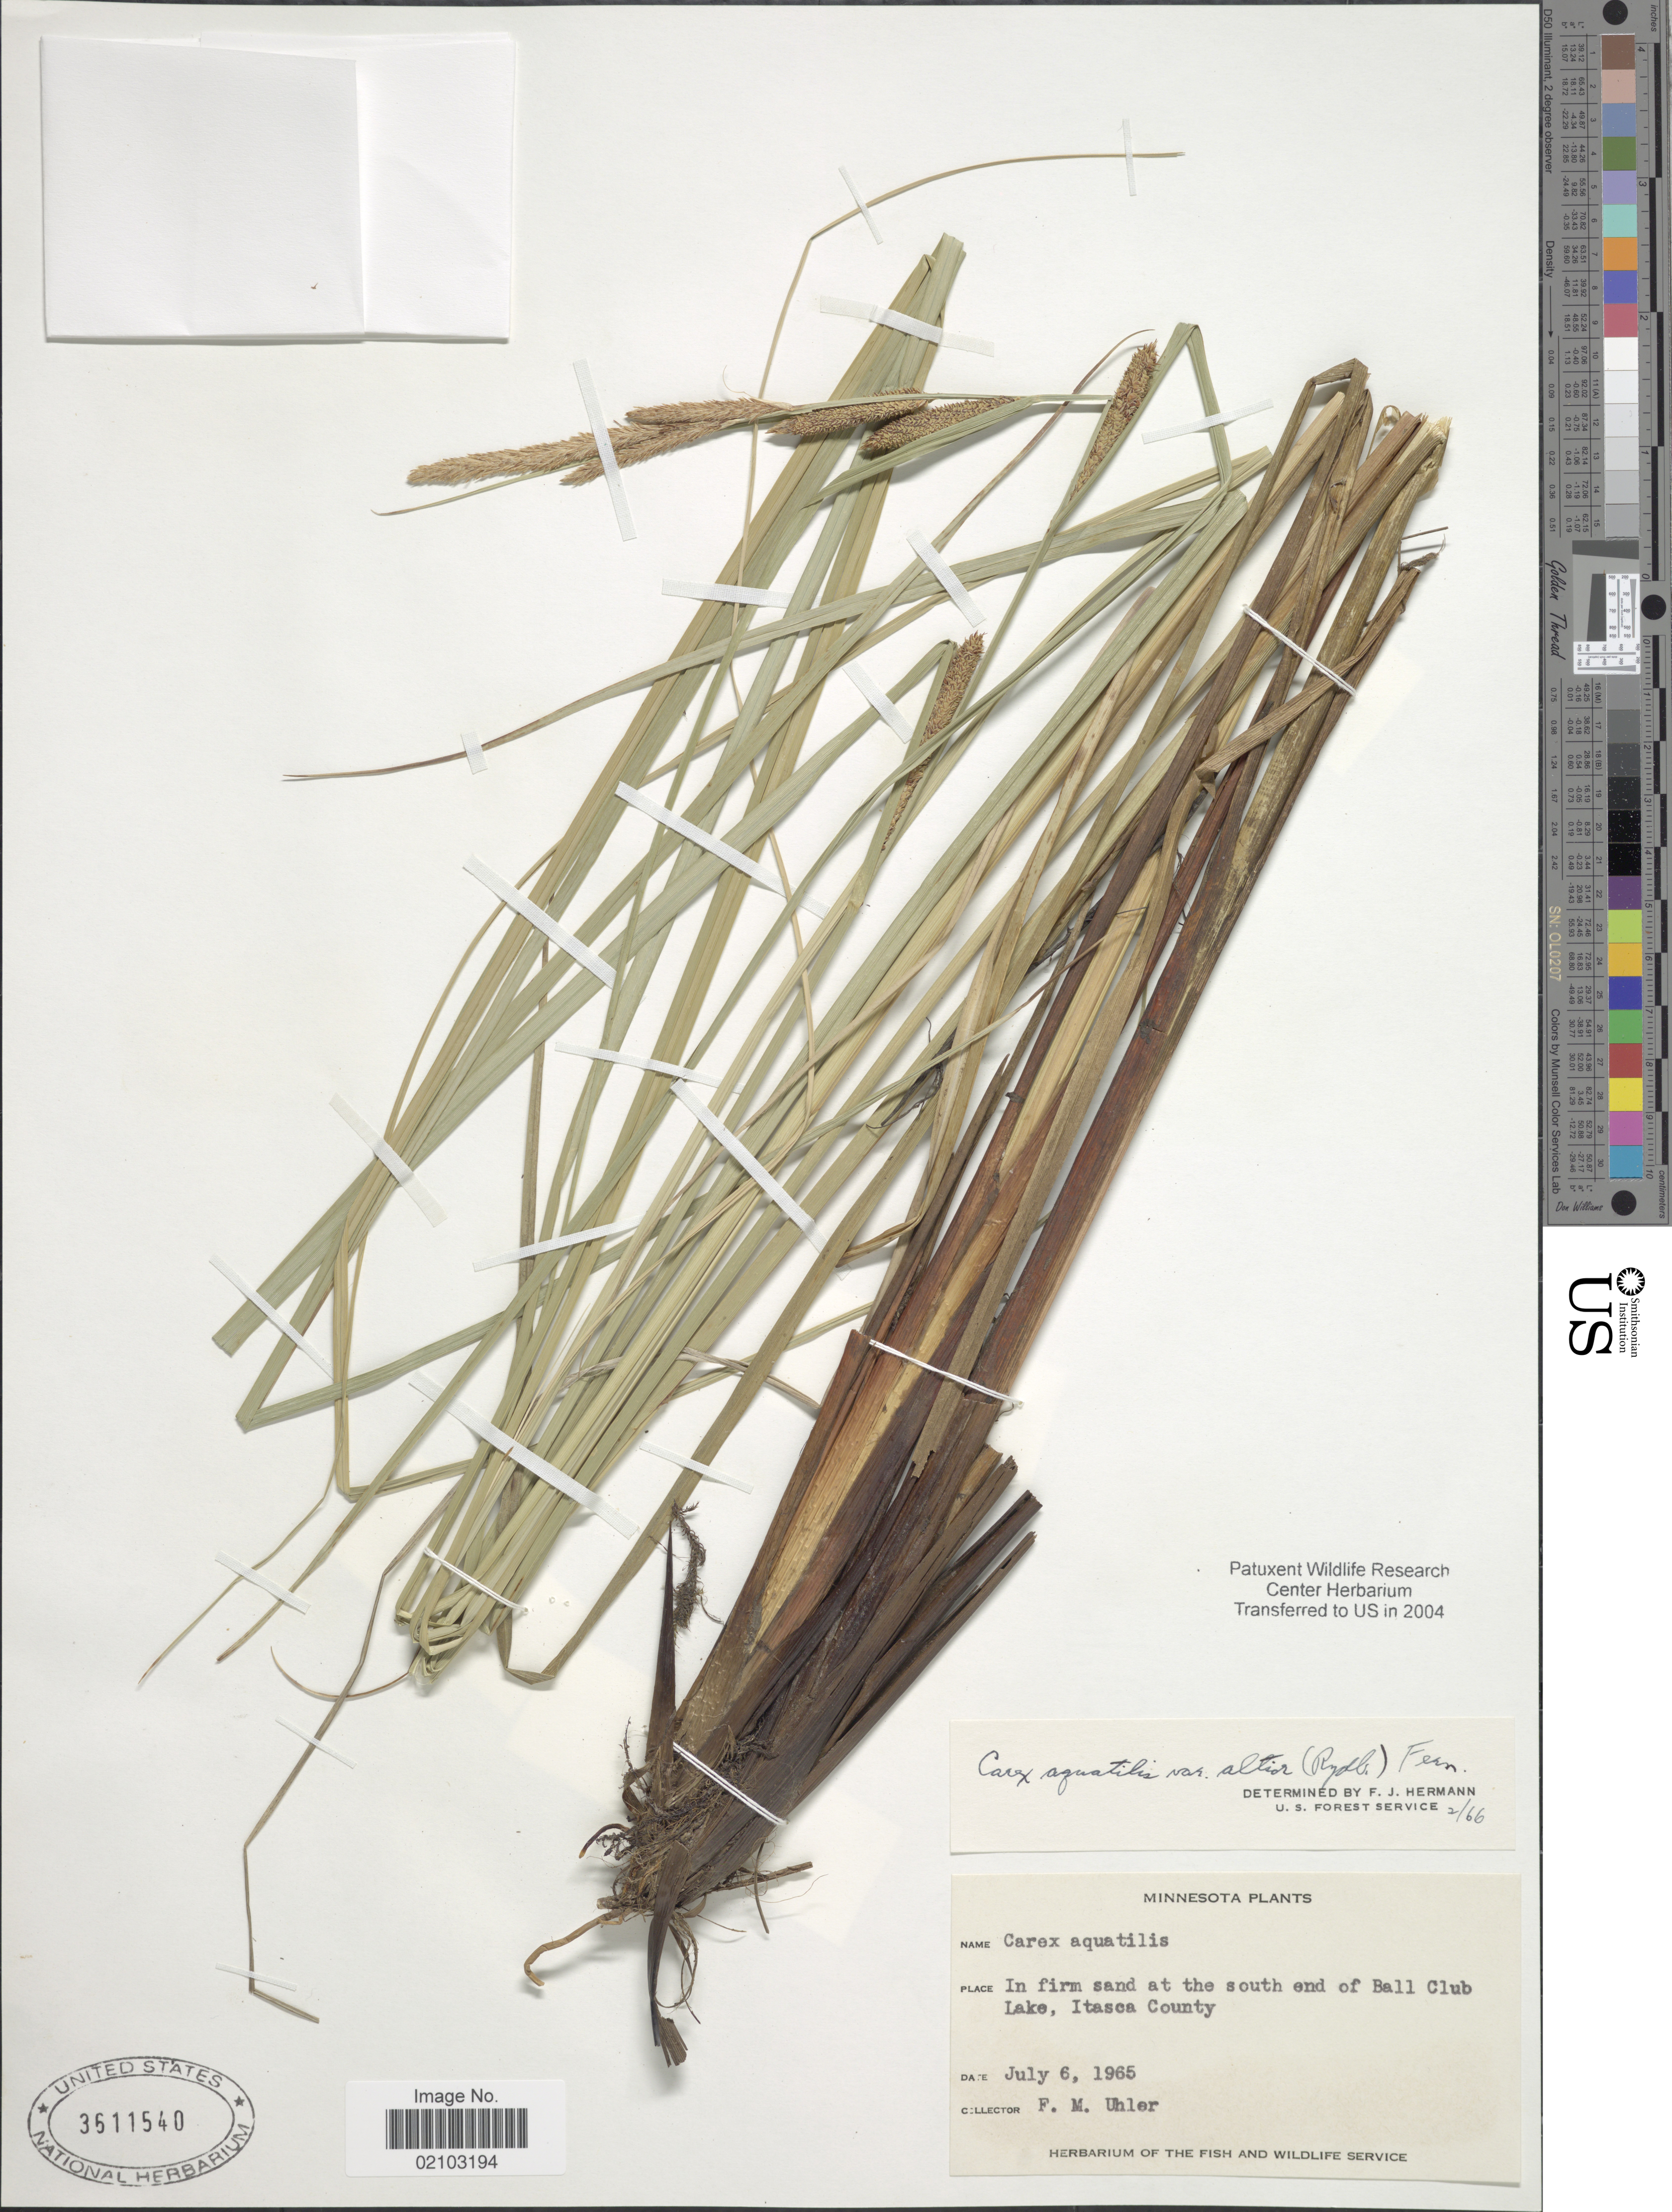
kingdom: Plantae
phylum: Tracheophyta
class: Liliopsida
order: Poales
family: Cyperaceae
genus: Carex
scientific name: Carex aquatilis var. altior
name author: (Rydb.) Fernald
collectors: F. M. Uhler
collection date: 1965-07-06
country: United States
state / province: Minnesota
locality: In firm sand at the south end of Ball Club Lake, Itasca County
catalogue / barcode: US 3611540